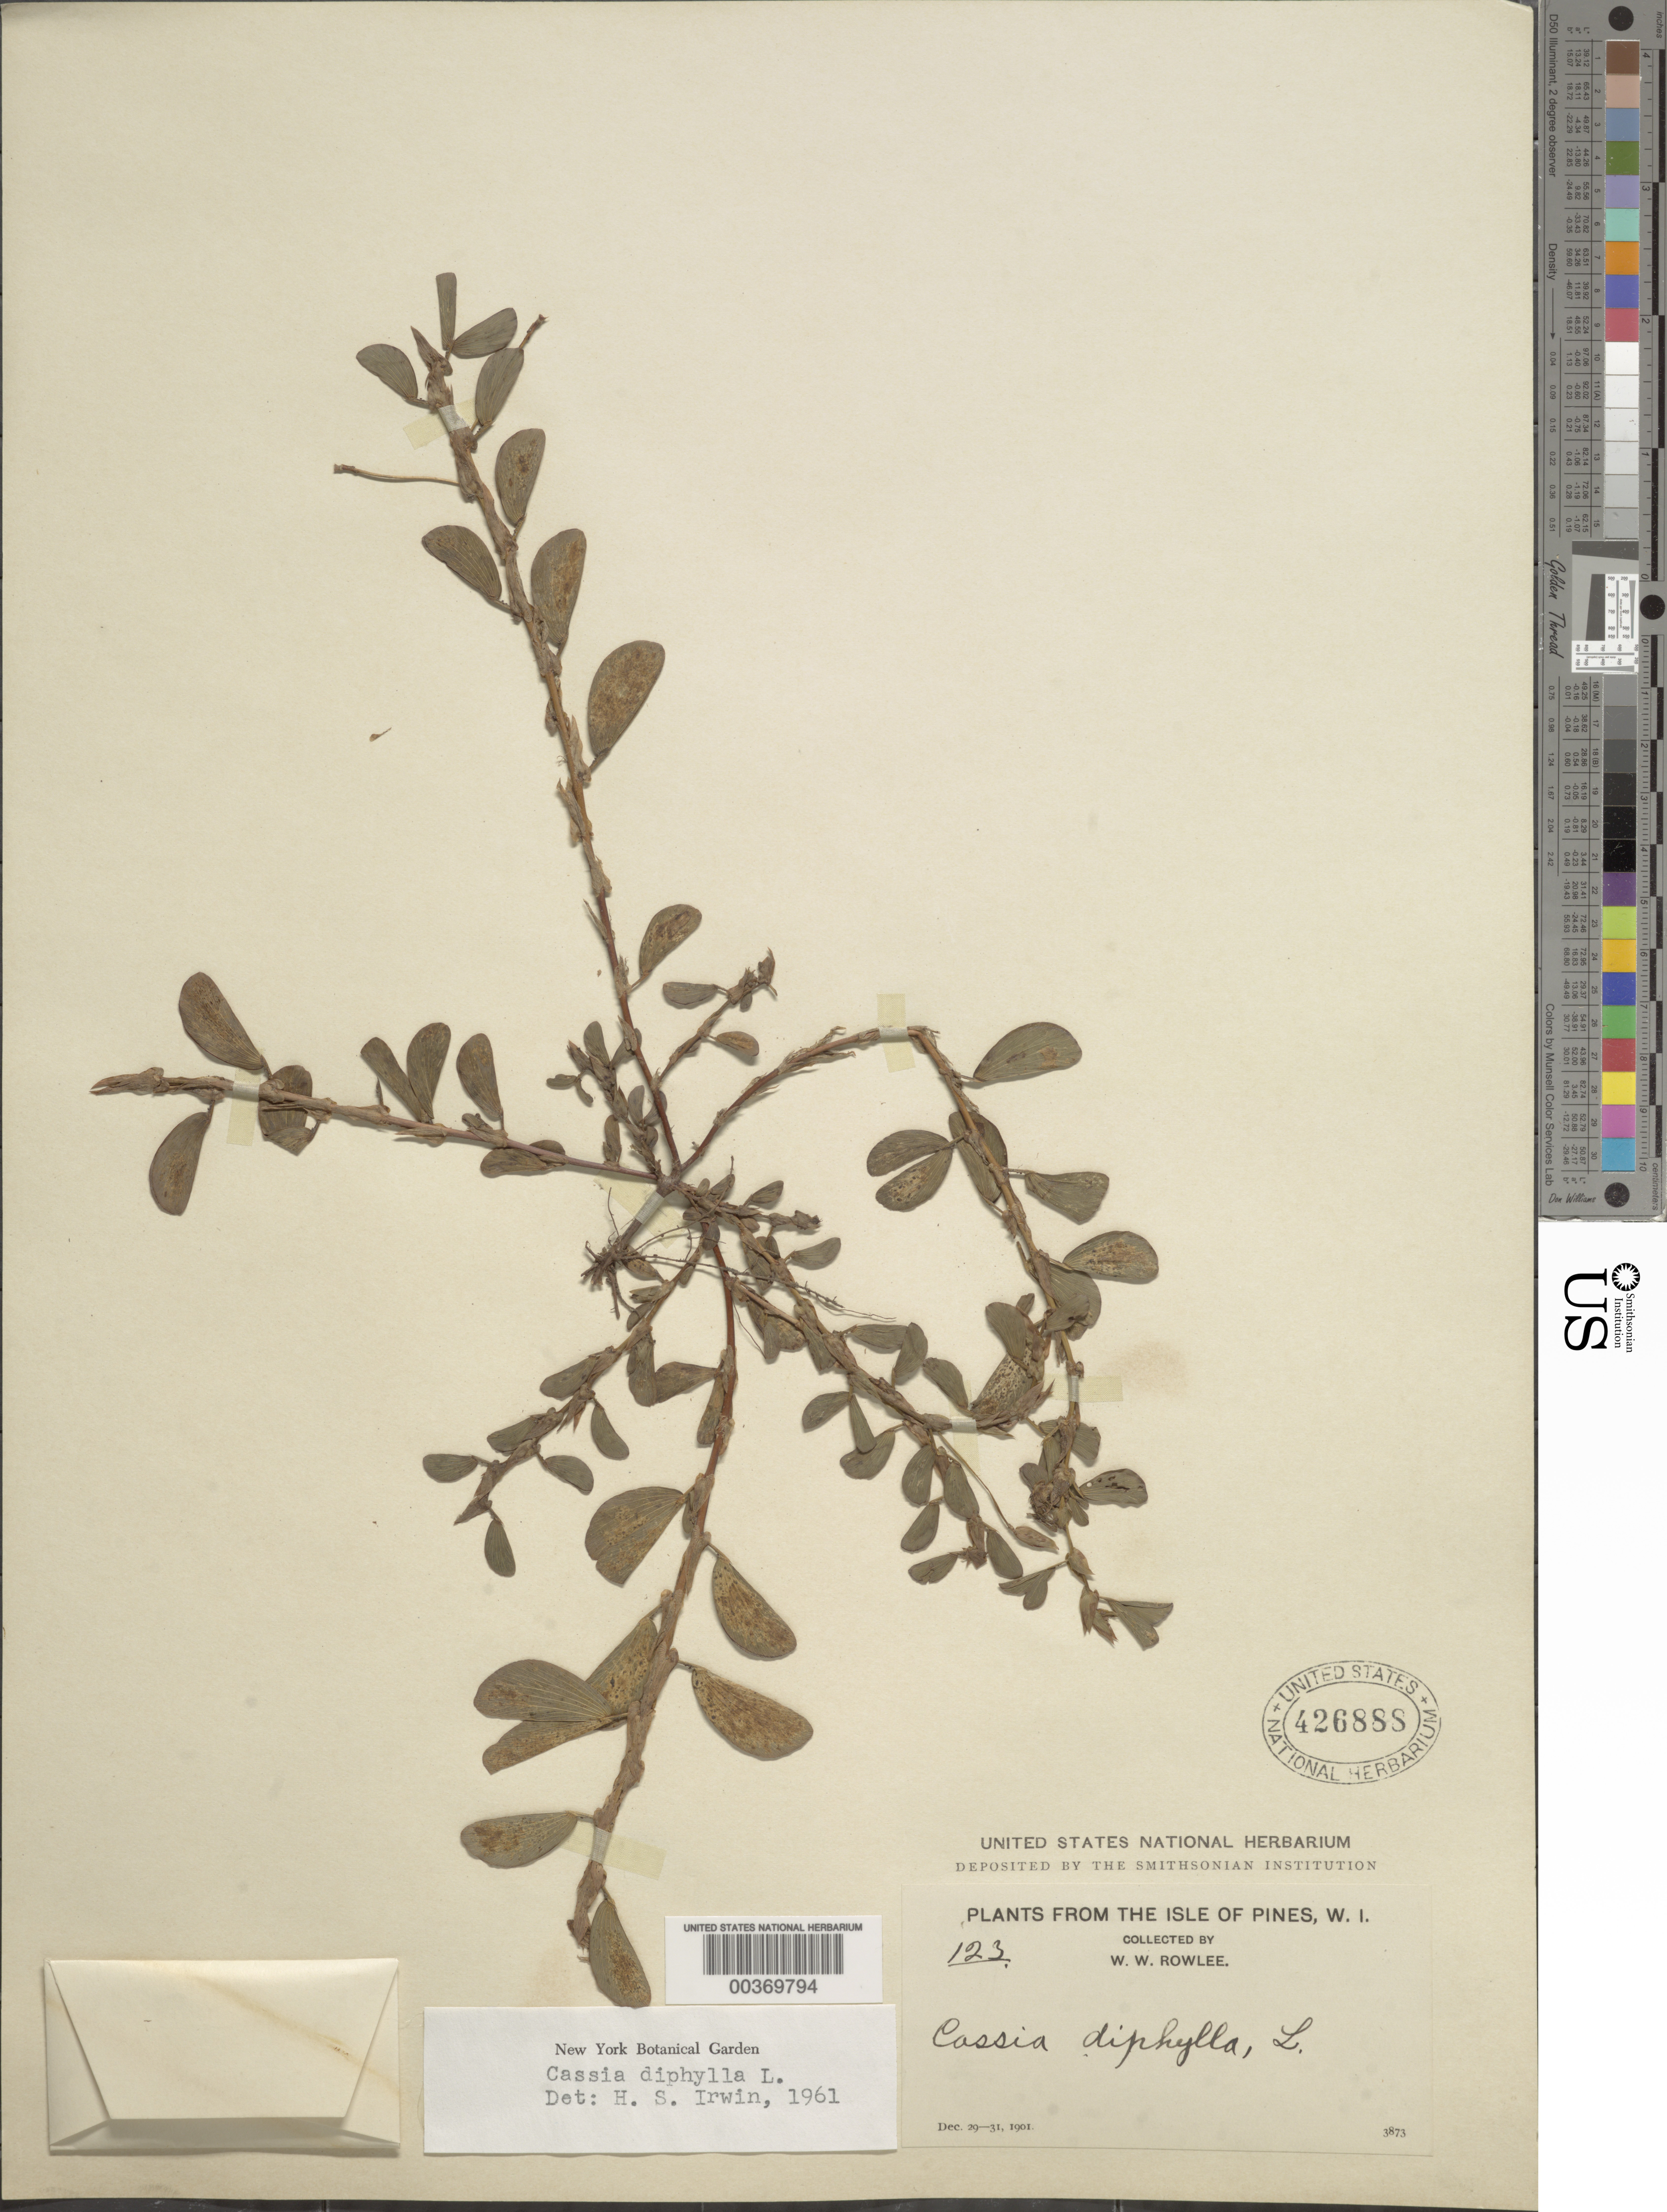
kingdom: Plantae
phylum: Tracheophyta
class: Magnoliopsida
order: Fabales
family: Fabaceae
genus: Chamaecrista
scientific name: Chamaecrista diphylla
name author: (L.) Greene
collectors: W. W. Rowlee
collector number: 123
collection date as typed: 29 Dec 1901 to 31 Dec 1901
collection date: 1901-12-29/1901-12-31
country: Cuba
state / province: Isla de La Juventud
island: Isla de La Juventud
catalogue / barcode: US 426888